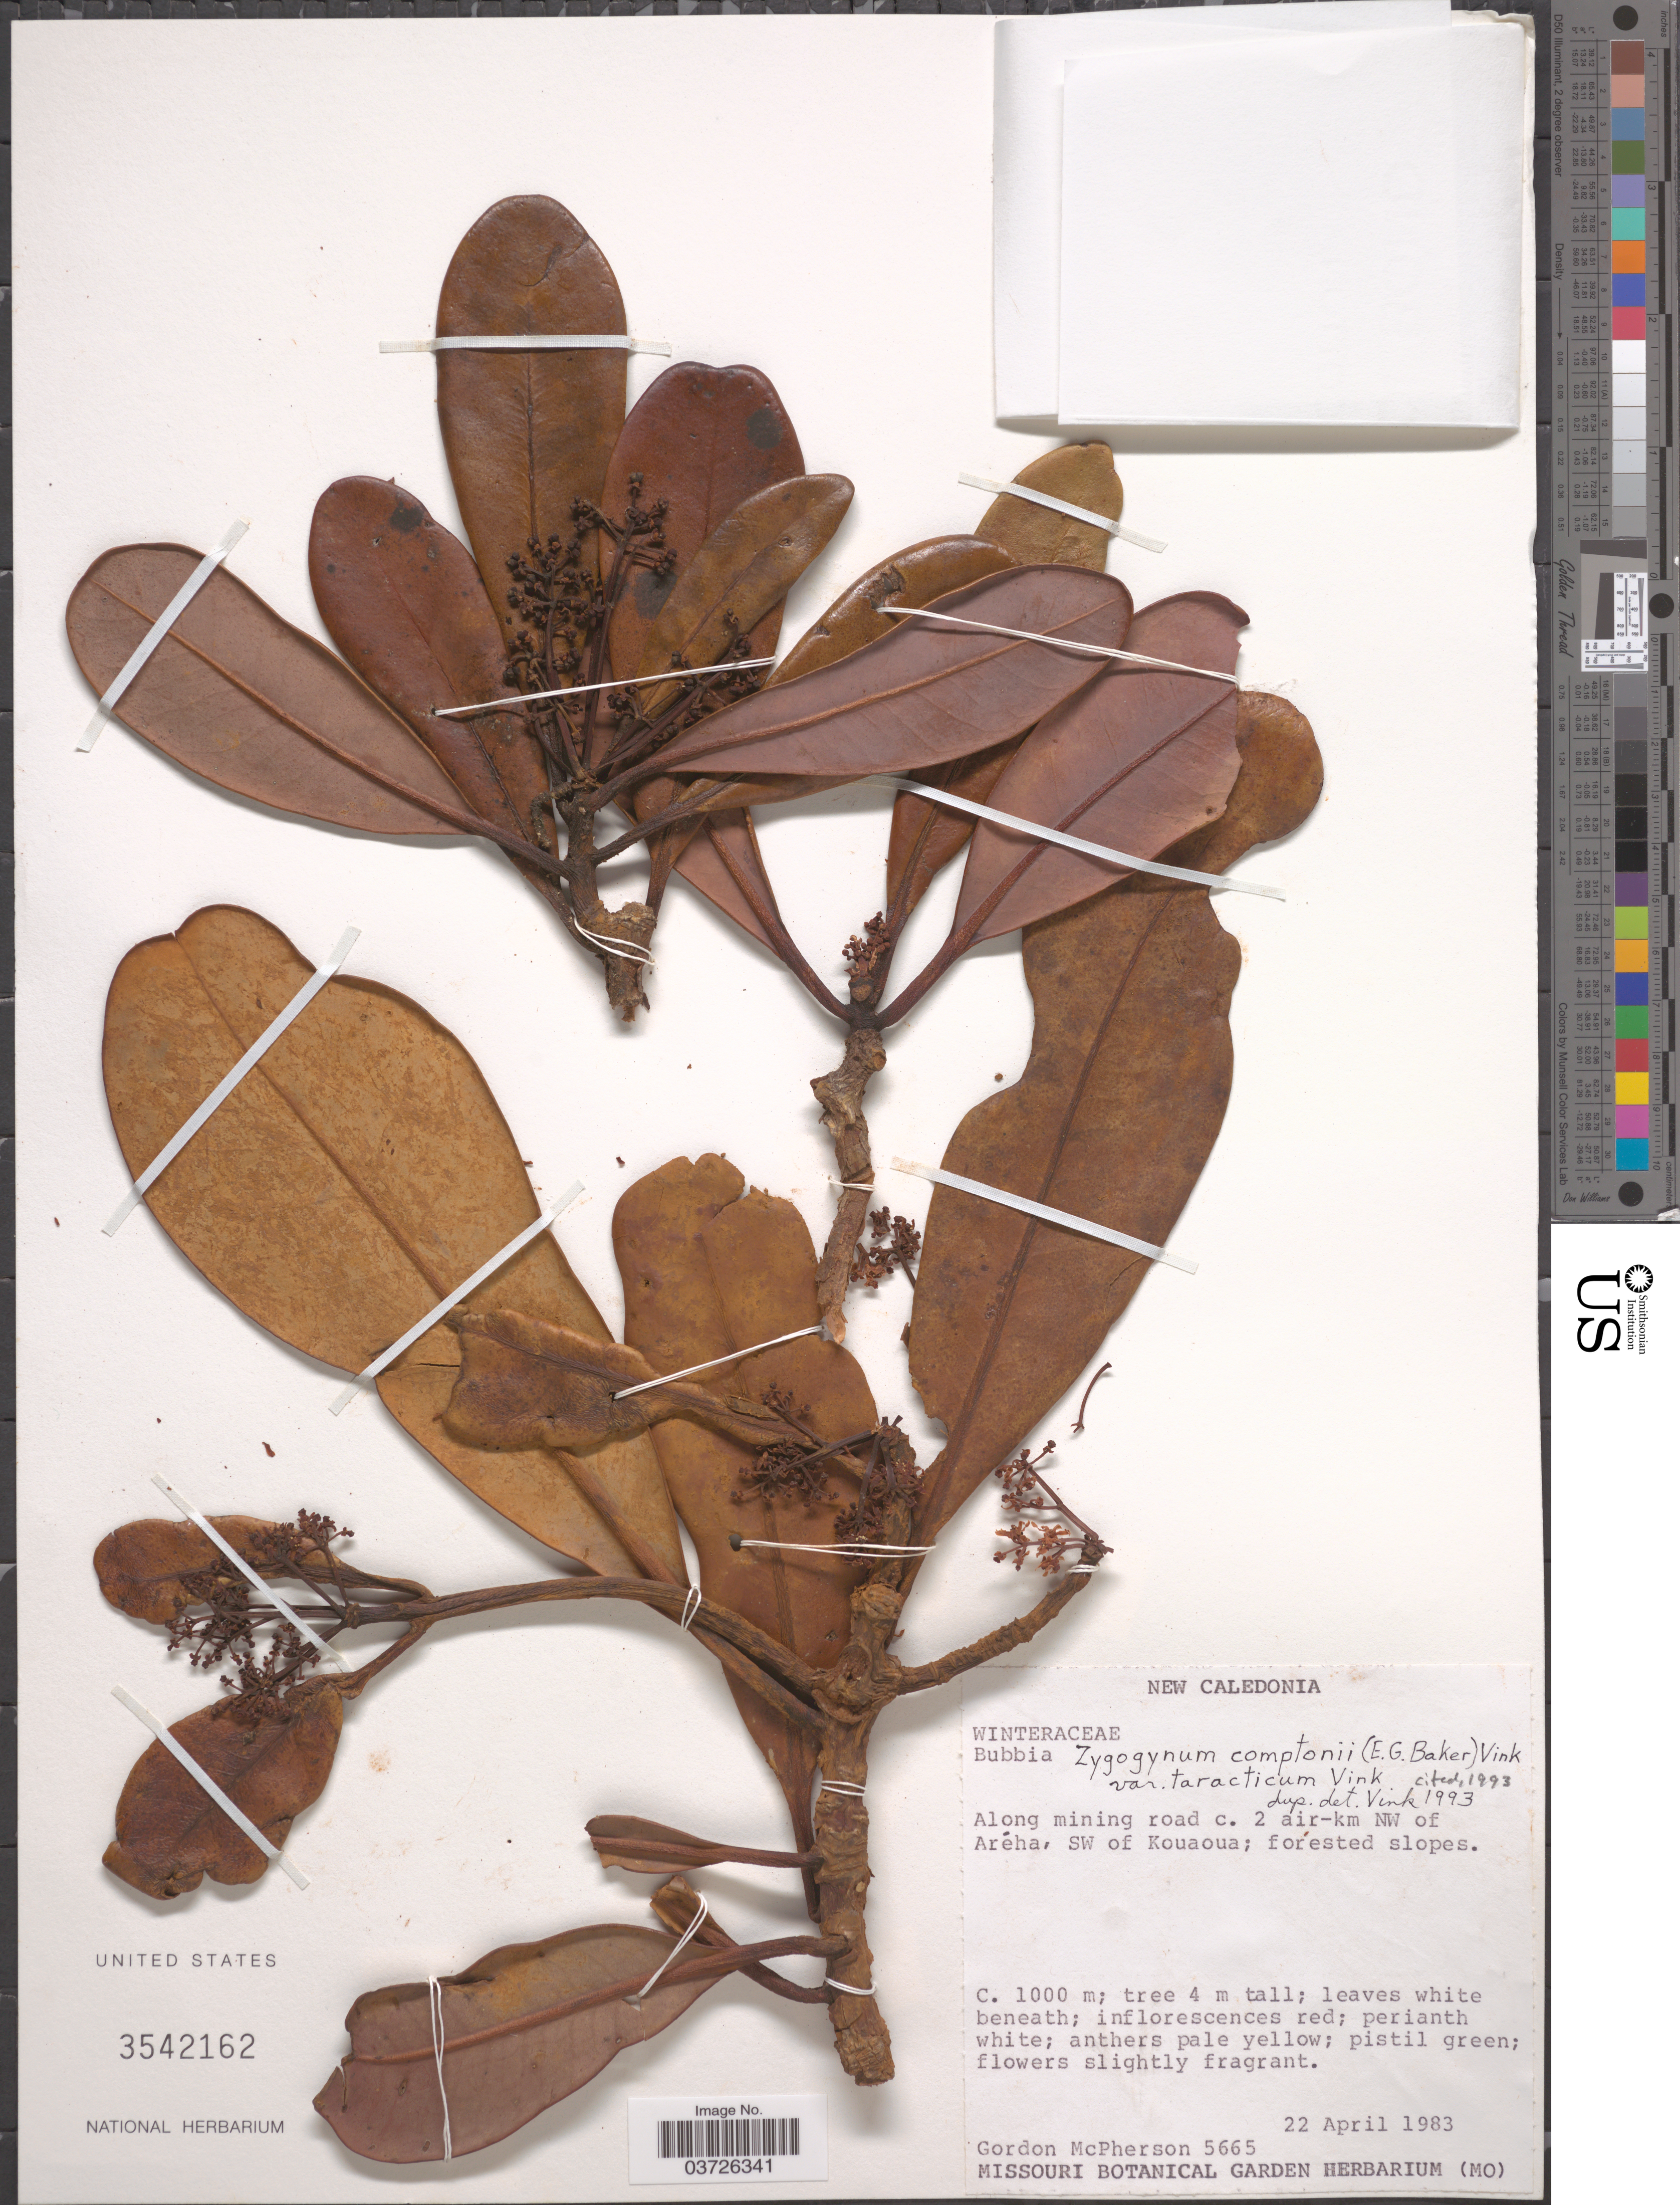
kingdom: Plantae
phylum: Tracheophyta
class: Magnoliopsida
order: Canellales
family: Winteraceae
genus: Zygogynum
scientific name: Zygogynum comptonii var. taracticum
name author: Vink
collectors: G. D. McPherson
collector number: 5665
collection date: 1983-04-22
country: New Caledonia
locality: Along mining road c. 2 air-km NW of Aréha, SW of Kouaoua; forésted slopes.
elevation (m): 1000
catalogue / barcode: US 35842162